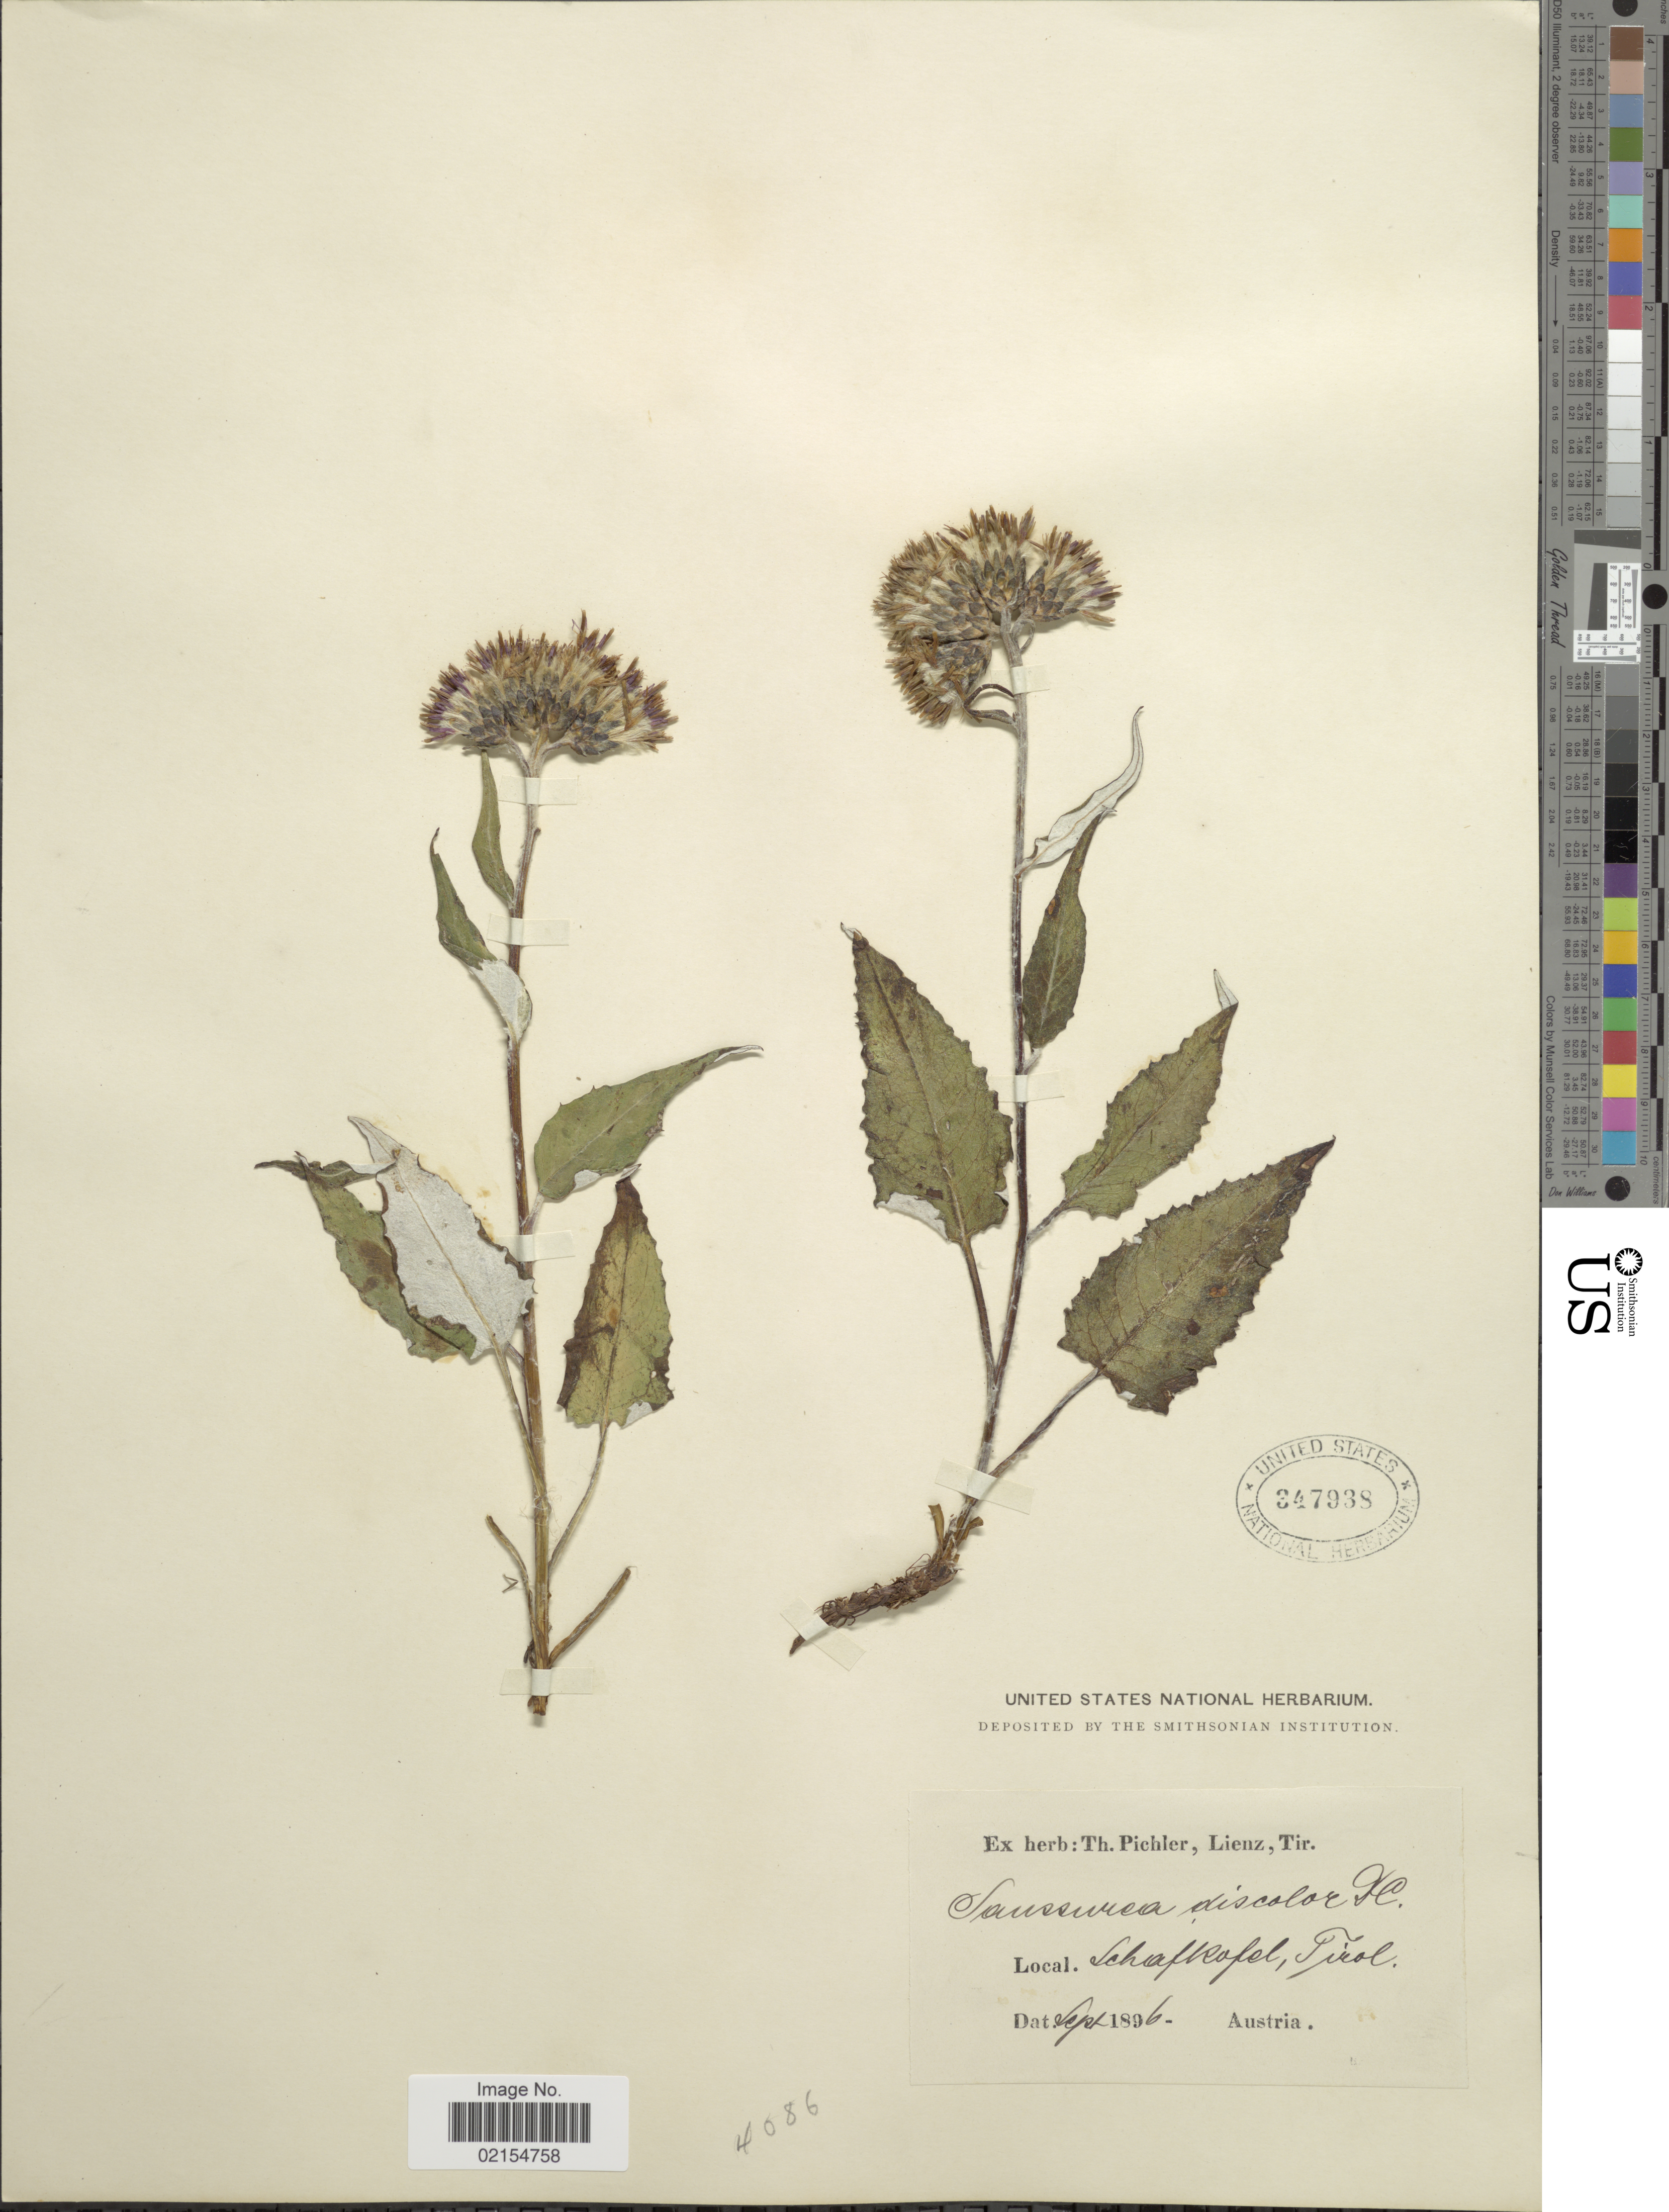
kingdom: Plantae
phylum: Tracheophyta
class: Magnoliopsida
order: Asterales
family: Asteraceae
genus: Saussurea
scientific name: Saussurea discolor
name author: (Willd.) DC.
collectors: ex herb. T. Pichler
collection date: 1896-09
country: Austria / Italy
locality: Schafkofel, Tirol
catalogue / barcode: US 347938